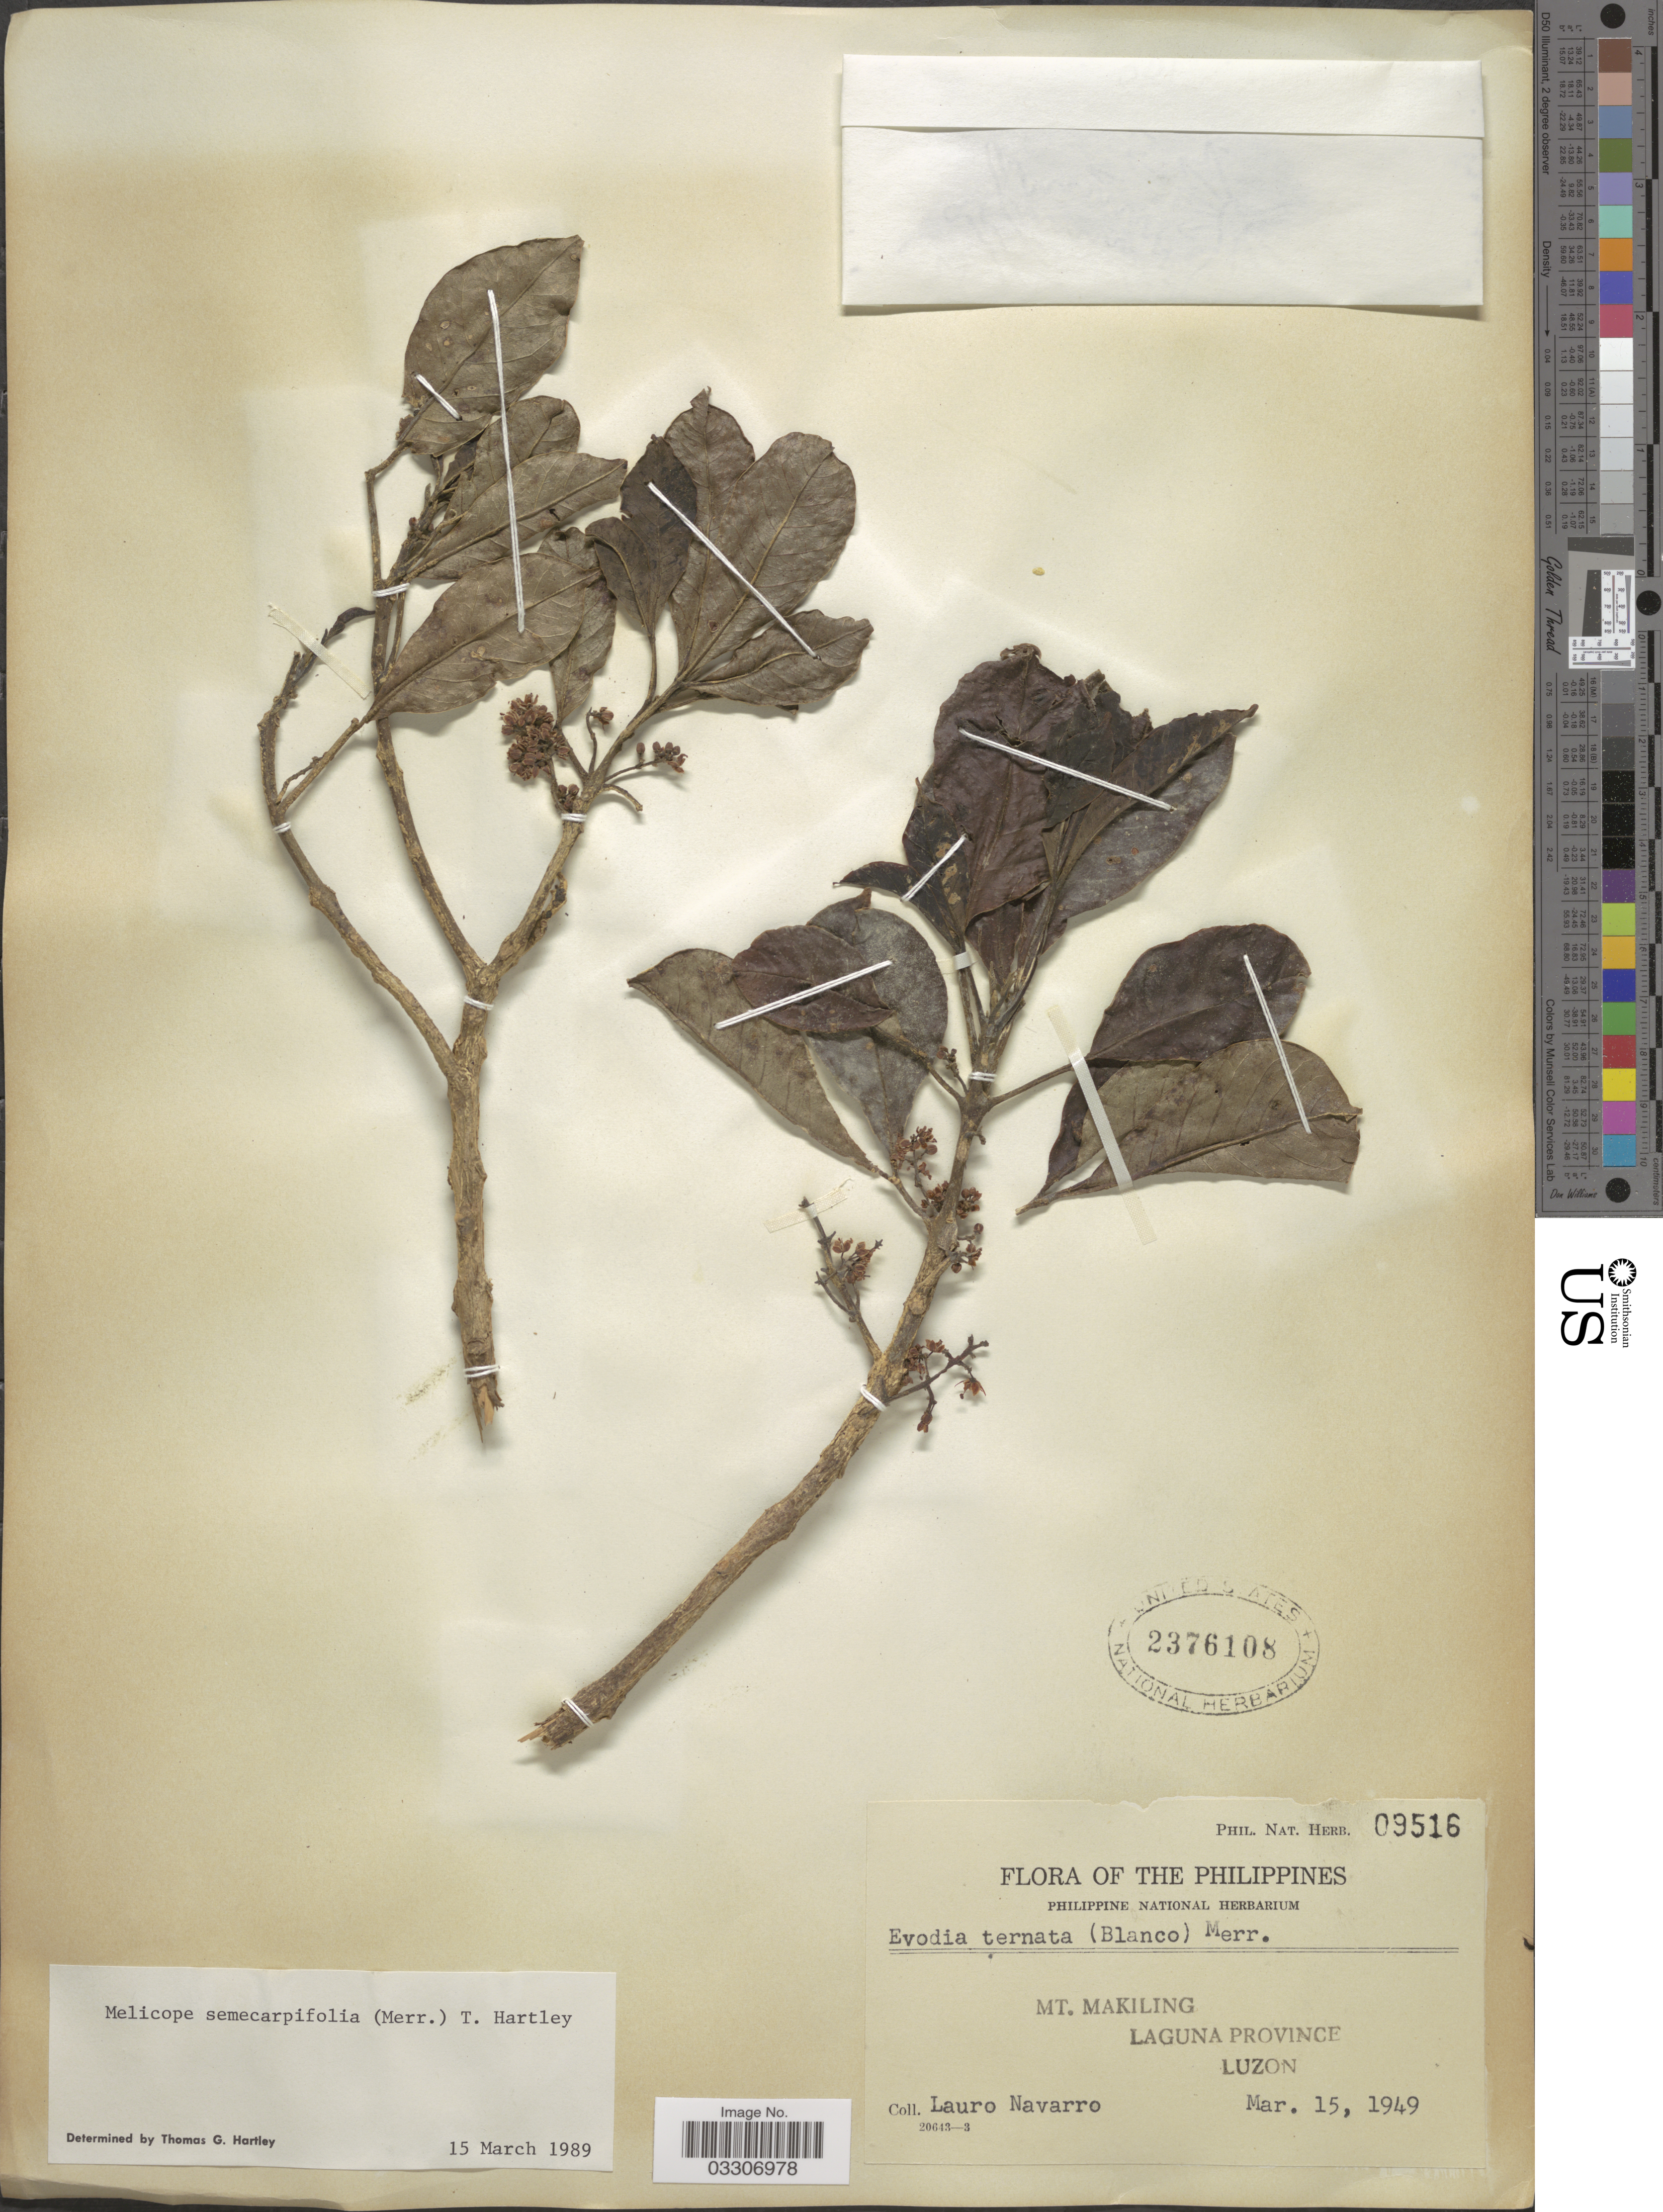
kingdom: Plantae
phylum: Tracheophyta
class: Magnoliopsida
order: Sapindales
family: Rutaceae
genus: Melicope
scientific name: Melicope semecarpifolia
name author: (Merr.) T.G. Hartley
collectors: L. Navarro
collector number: Phil. Nat. Herb. 09516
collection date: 1949-03-15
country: Philippines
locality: Mt. Makiling, Laguna Province, Luzon.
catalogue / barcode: US 2376108